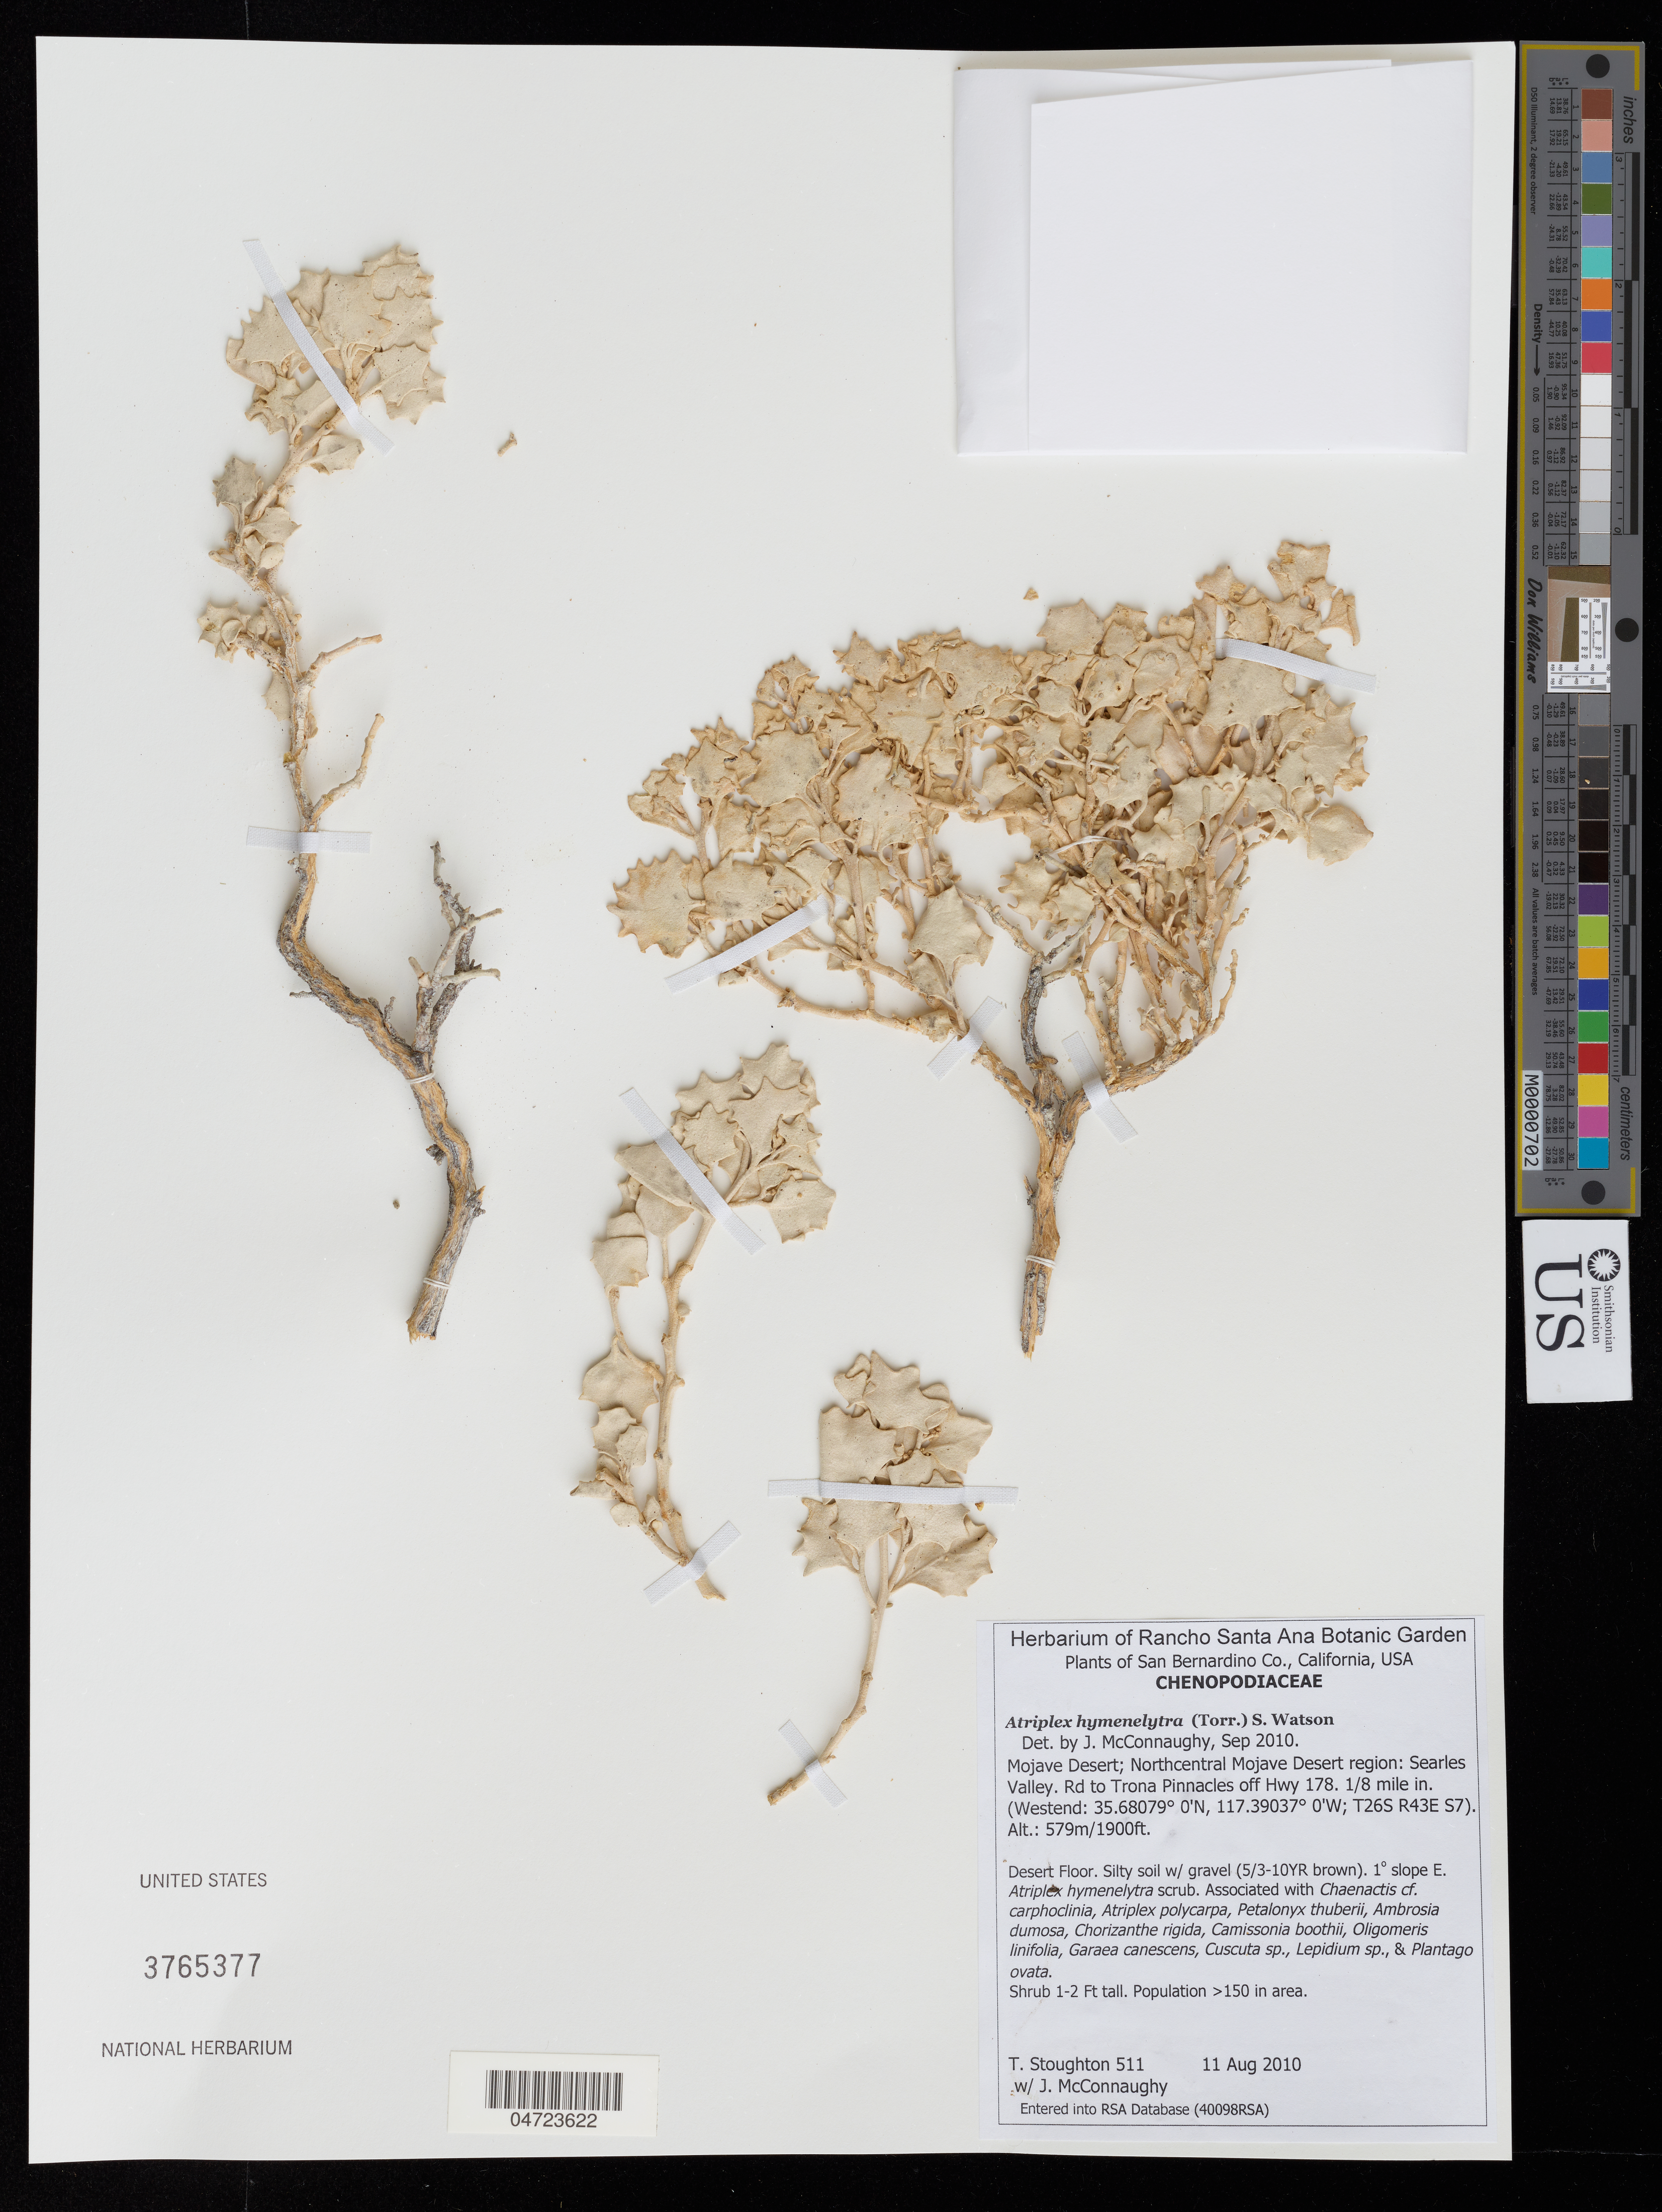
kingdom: Plantae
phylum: Tracheophyta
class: Magnoliopsida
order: Caryophyllales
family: Amaranthaceae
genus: Atriplex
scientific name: Atriplex hymenelytra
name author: (Torr.) S. Watson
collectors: T. Stoughton & J. McConnaughy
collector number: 511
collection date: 2010-08-11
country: United States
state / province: California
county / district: San Bernardino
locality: San Bernardino Co. Mojave Desert; Northcentral Mojave Desert region: Searles Valley. Rd to Trona Pinnacles off Hwy 178. 1/8 mile in. (Westend: T26S R43E S7).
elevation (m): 579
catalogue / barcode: US 3765377